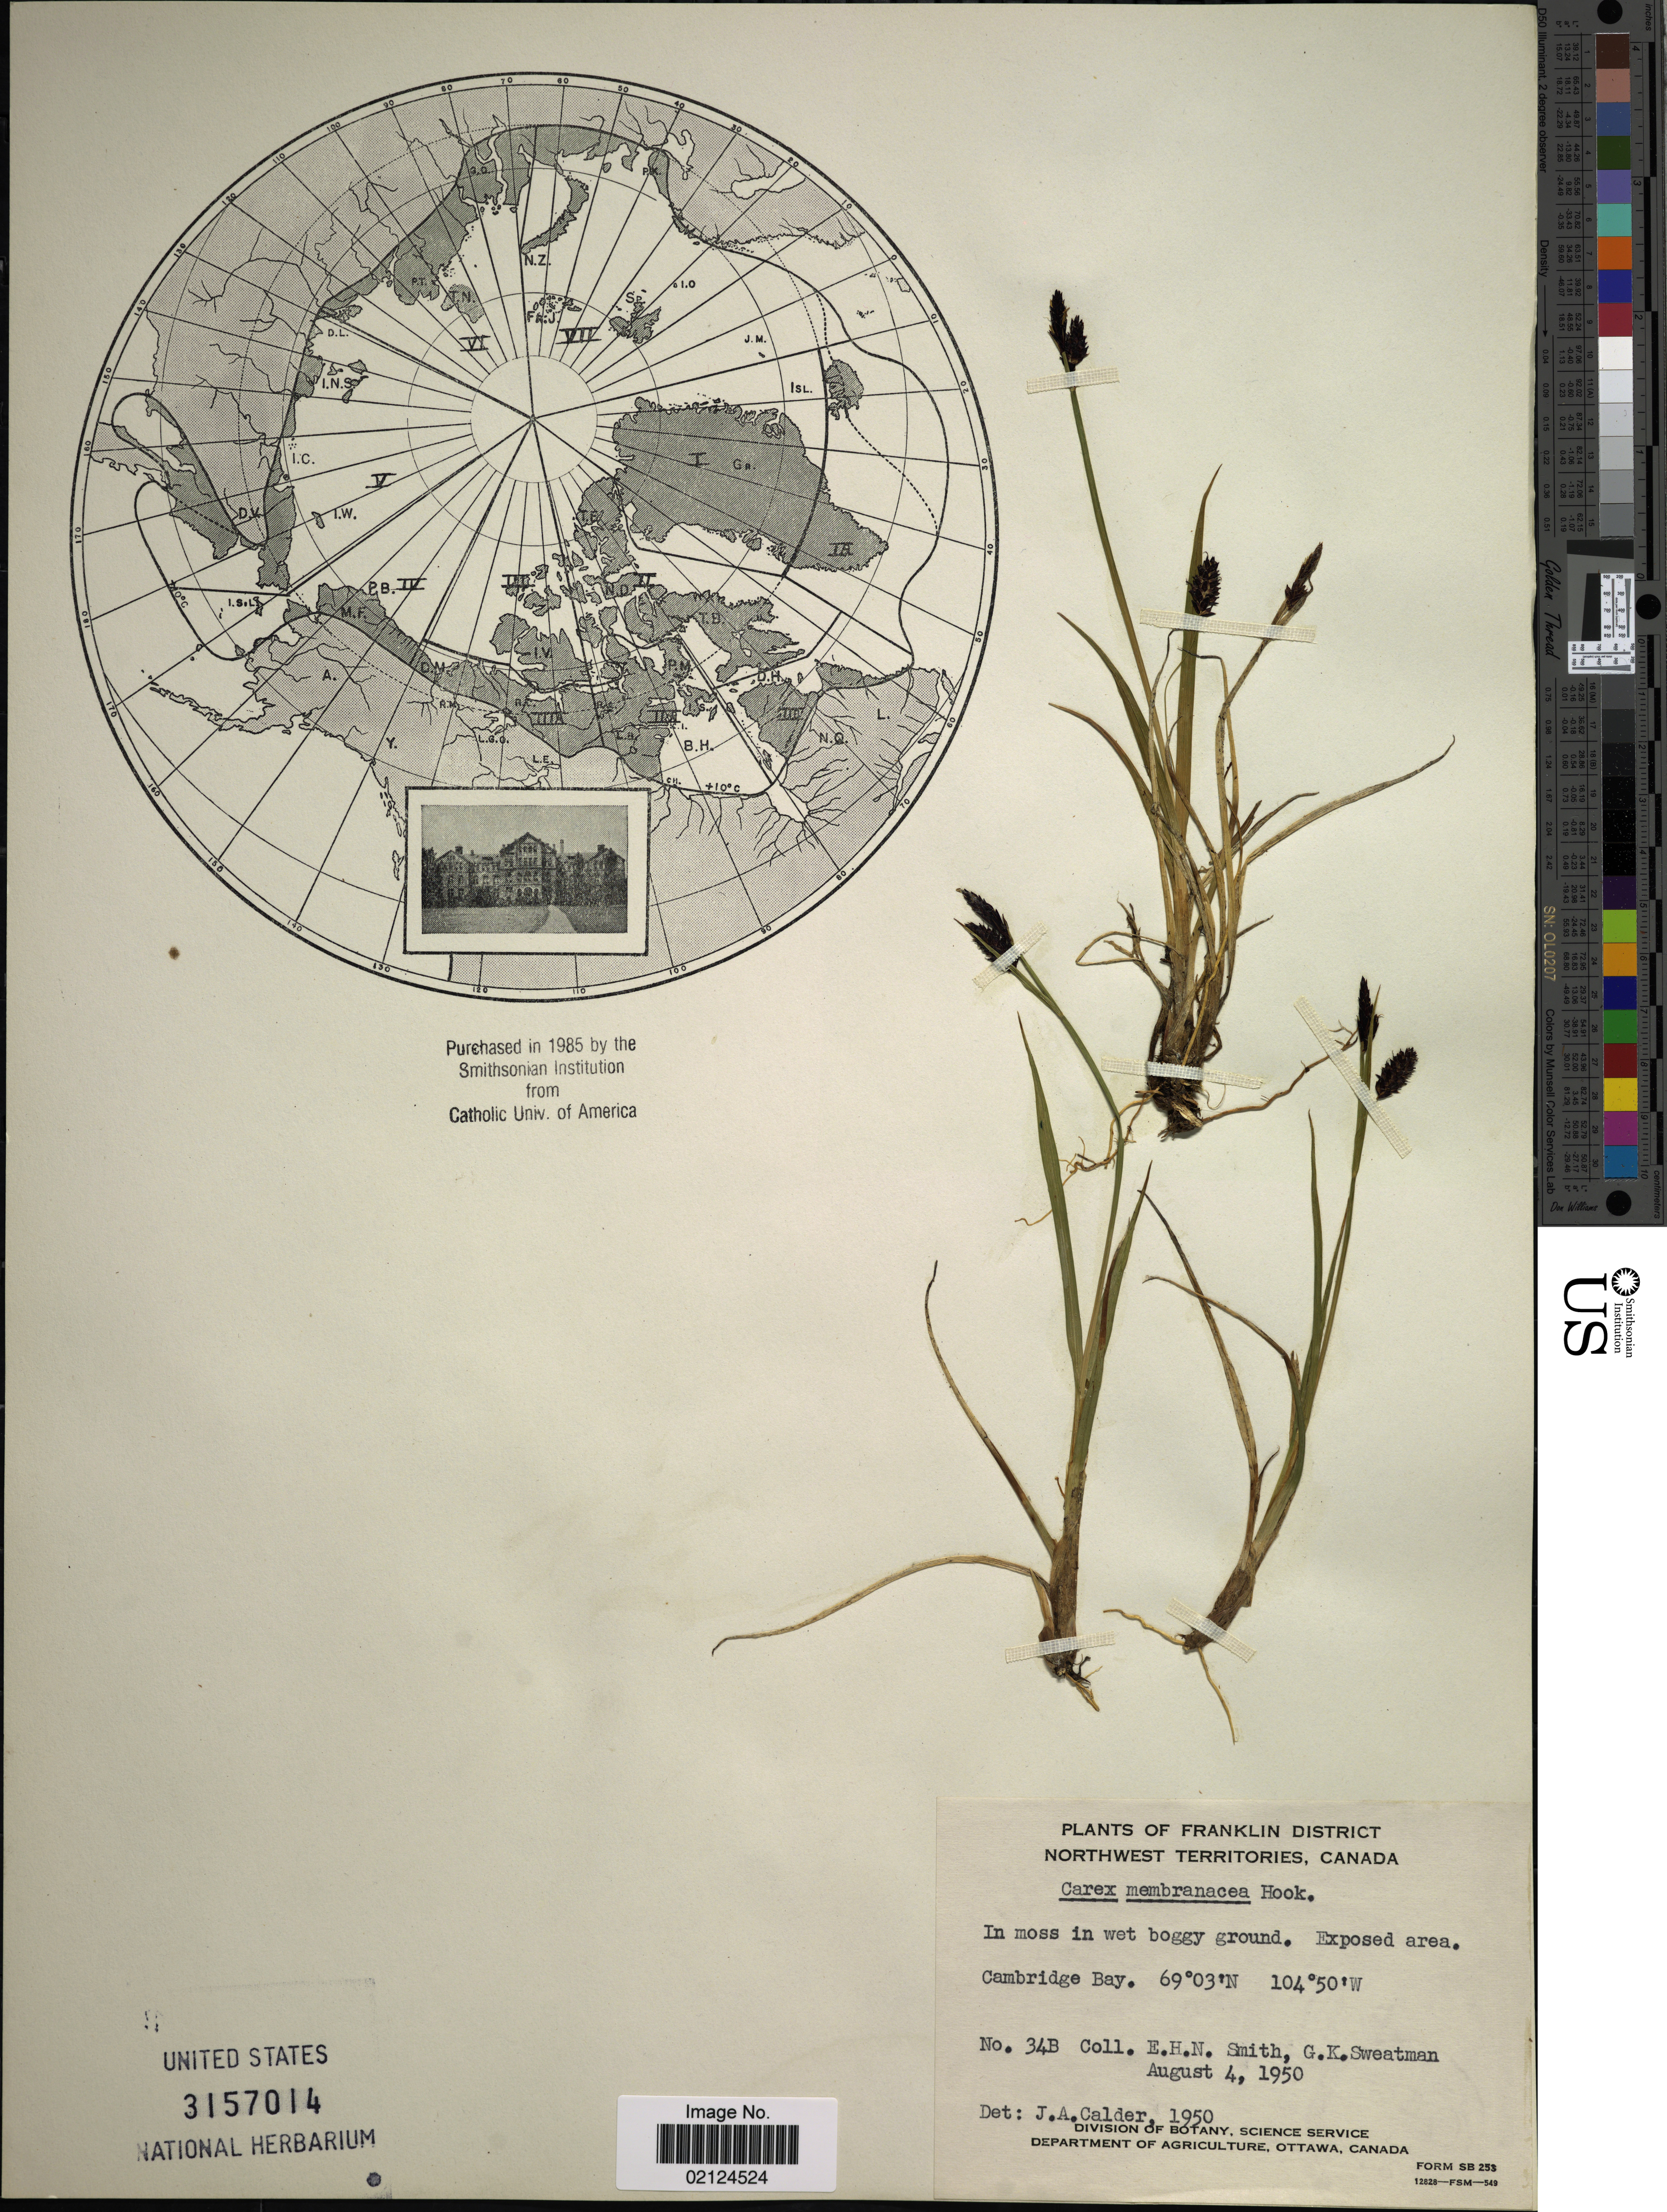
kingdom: Plantae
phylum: Tracheophyta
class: Liliopsida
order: Poales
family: Cyperaceae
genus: Carex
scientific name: Carex membranacea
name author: Hook.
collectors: E. Smith & G. Sweatman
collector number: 34B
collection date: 1950-08-04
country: Canada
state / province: Northwest Territories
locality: Franklin District, Cambridge Bay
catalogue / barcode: US 3157014